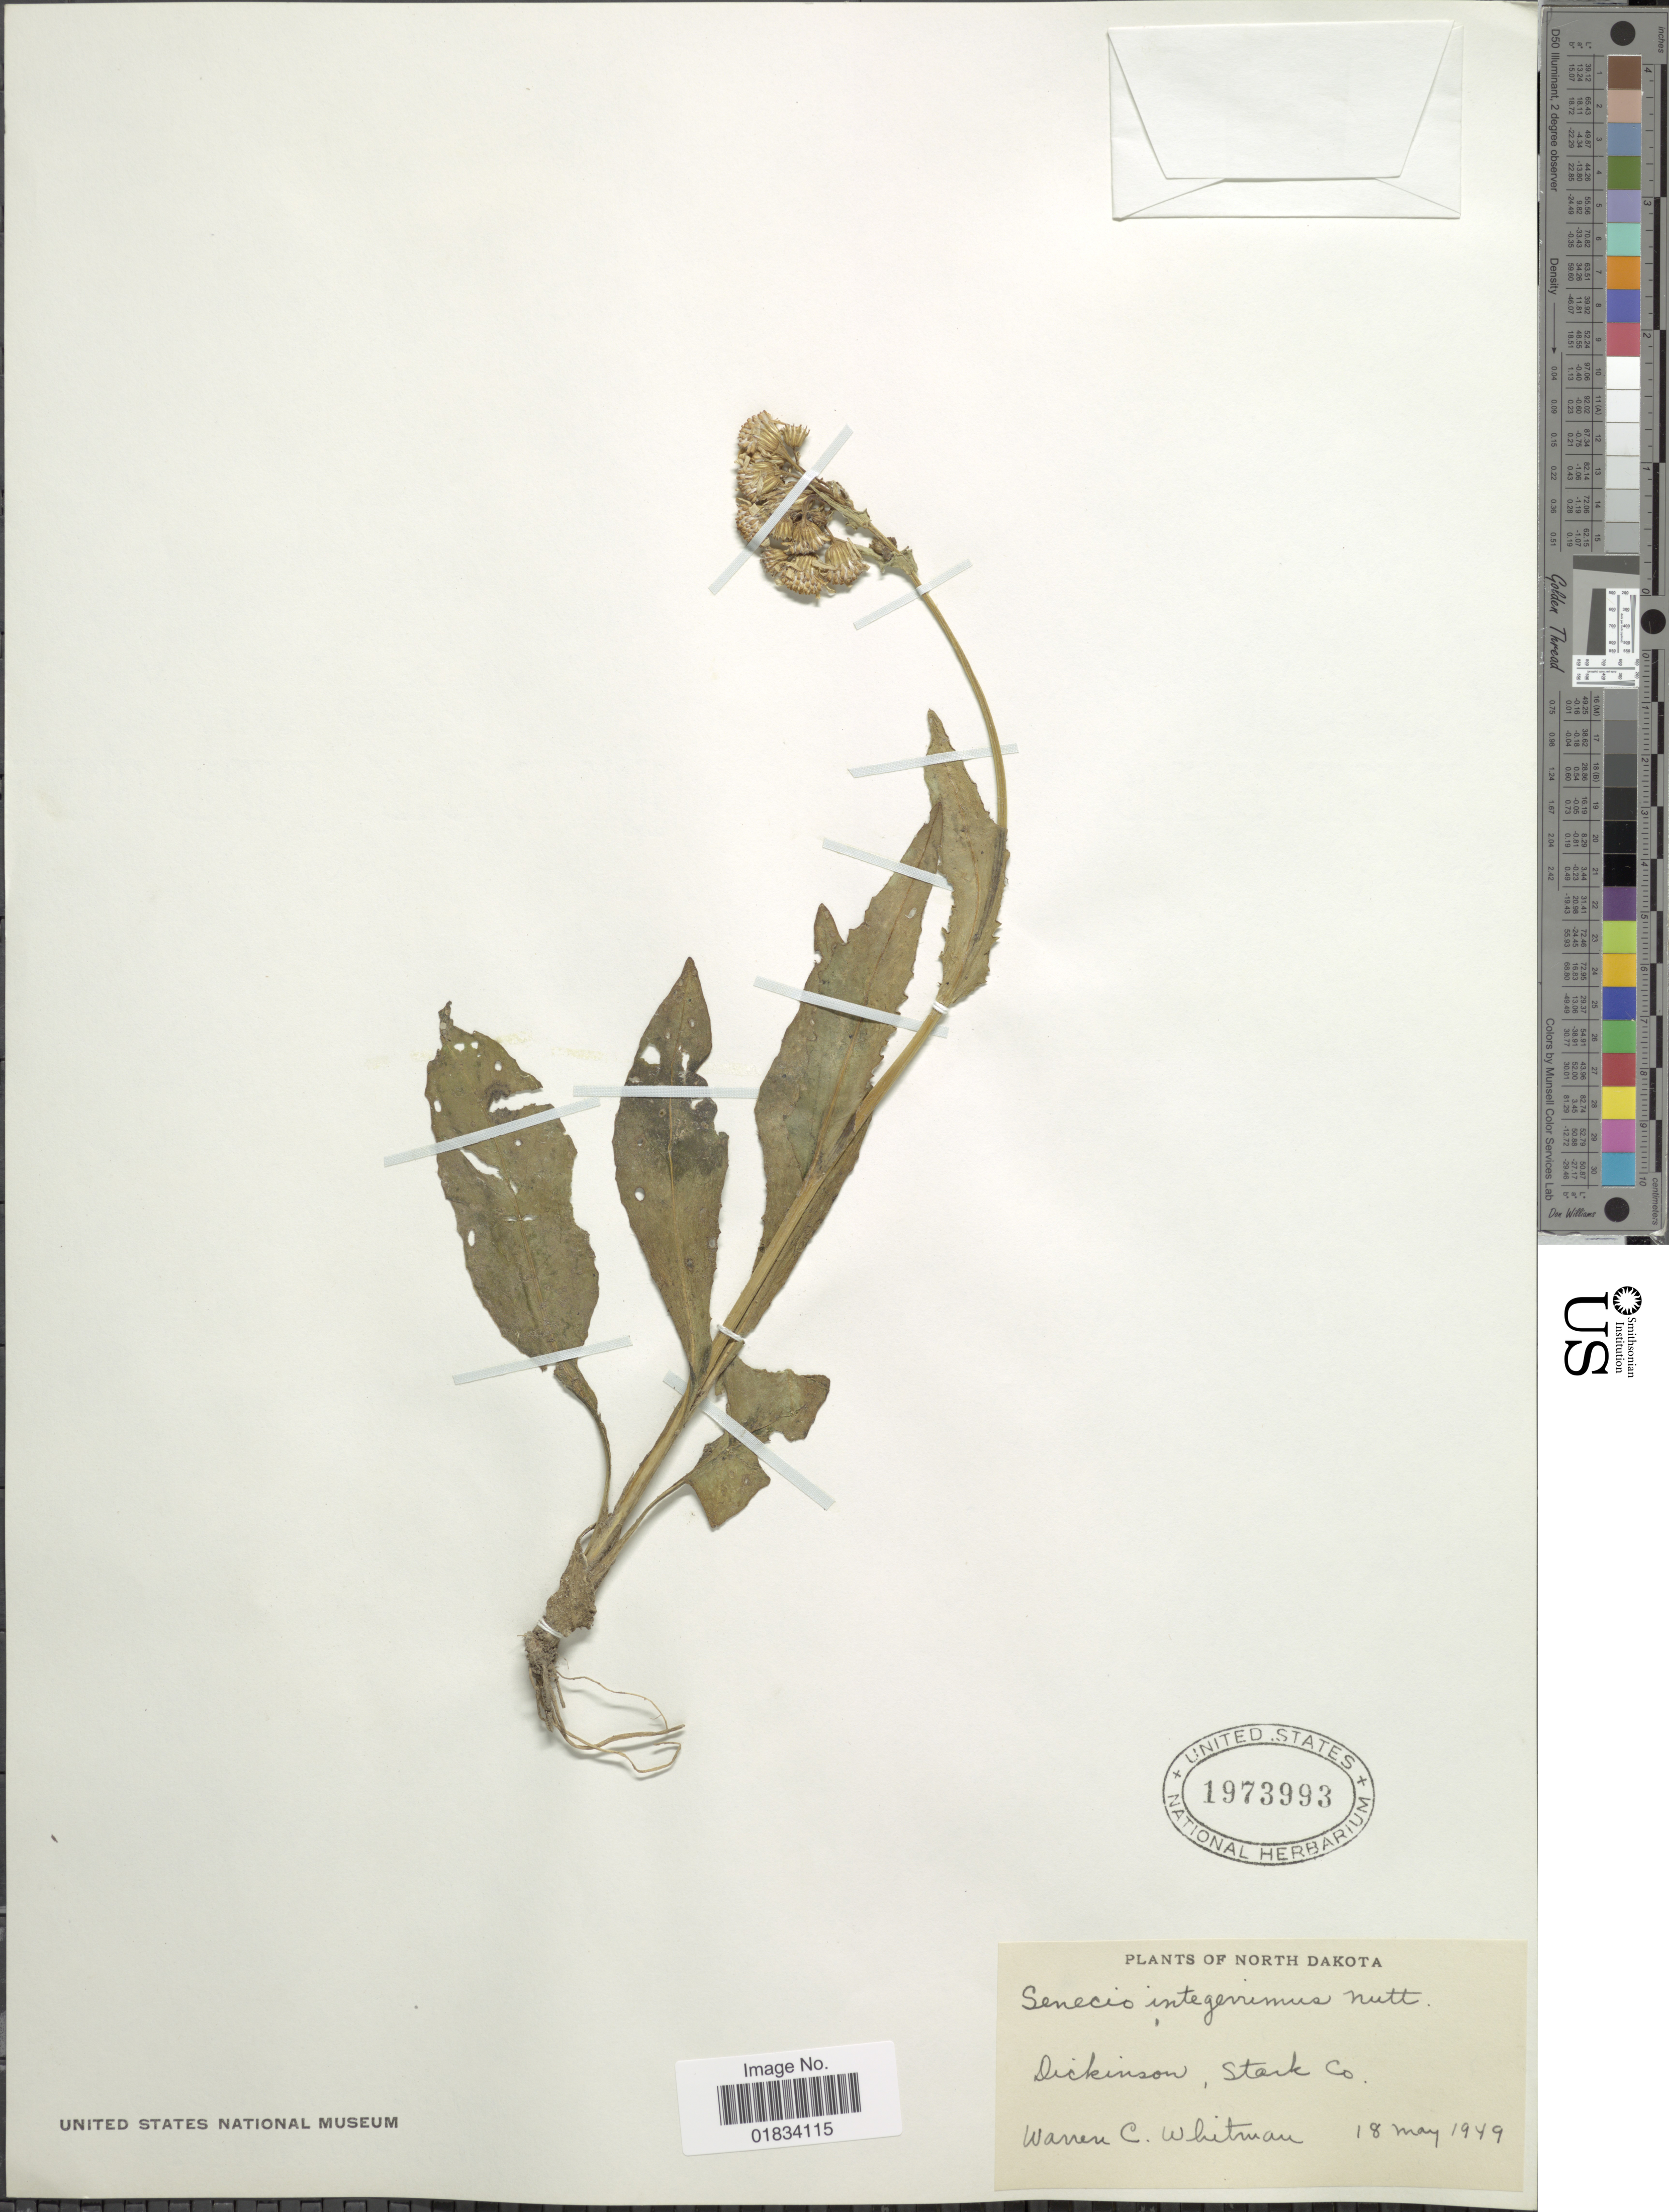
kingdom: Plantae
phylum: Tracheophyta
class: Magnoliopsida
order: Asterales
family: Asteraceae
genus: Senecio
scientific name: Senecio integerrimus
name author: Nutt.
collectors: W. Whitman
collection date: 1949-05-18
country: United States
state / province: North Dakota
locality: Dickinson, Stark Co.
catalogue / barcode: US 1973993